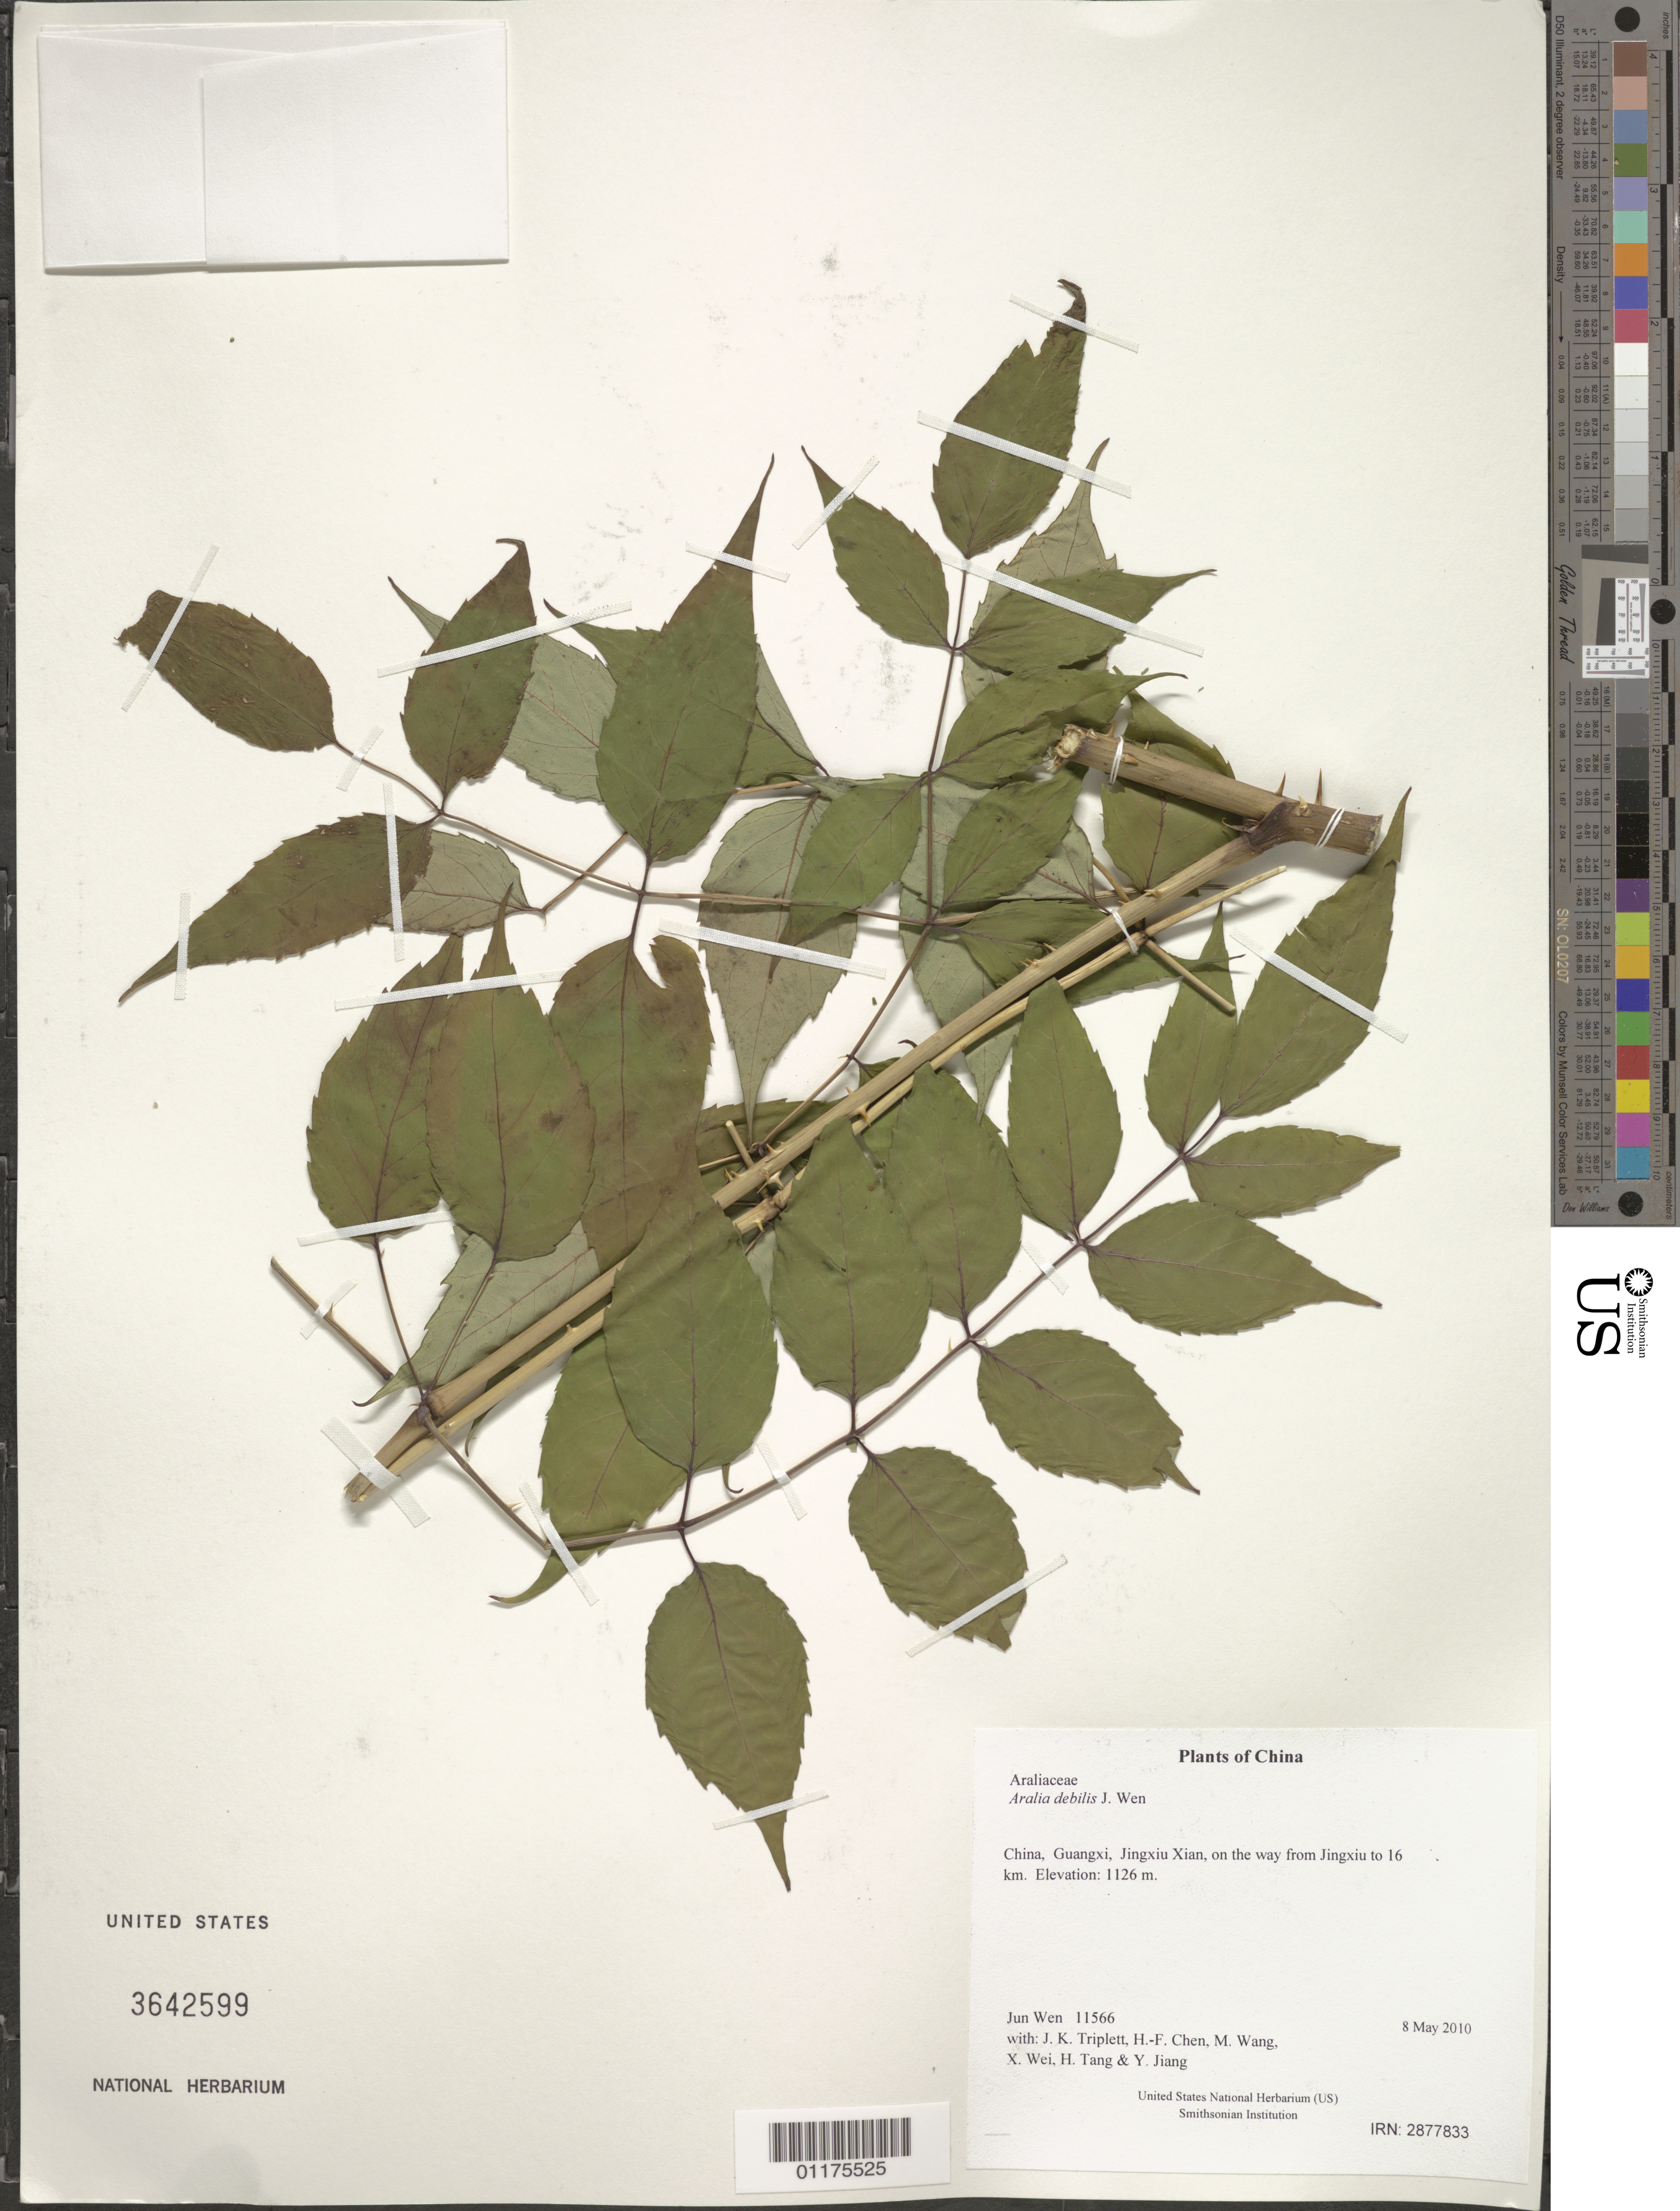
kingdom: Plantae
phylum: Tracheophyta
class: Magnoliopsida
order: Apiales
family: Araliaceae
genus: Aralia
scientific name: Aralia debilis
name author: J. Wen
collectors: J. Wen, J. K. Triplett, H.-F. Chen, M. Wang, X. Wei, H. Tang & Y. Jiang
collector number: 11566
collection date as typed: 8 May 2010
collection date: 2010-05-08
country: China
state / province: Guangxi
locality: Jingxiu Xian, on the way from Jingxiu to 16 km.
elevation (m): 1126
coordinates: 24 09.185 N, 110 12.108 E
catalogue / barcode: US 3642599